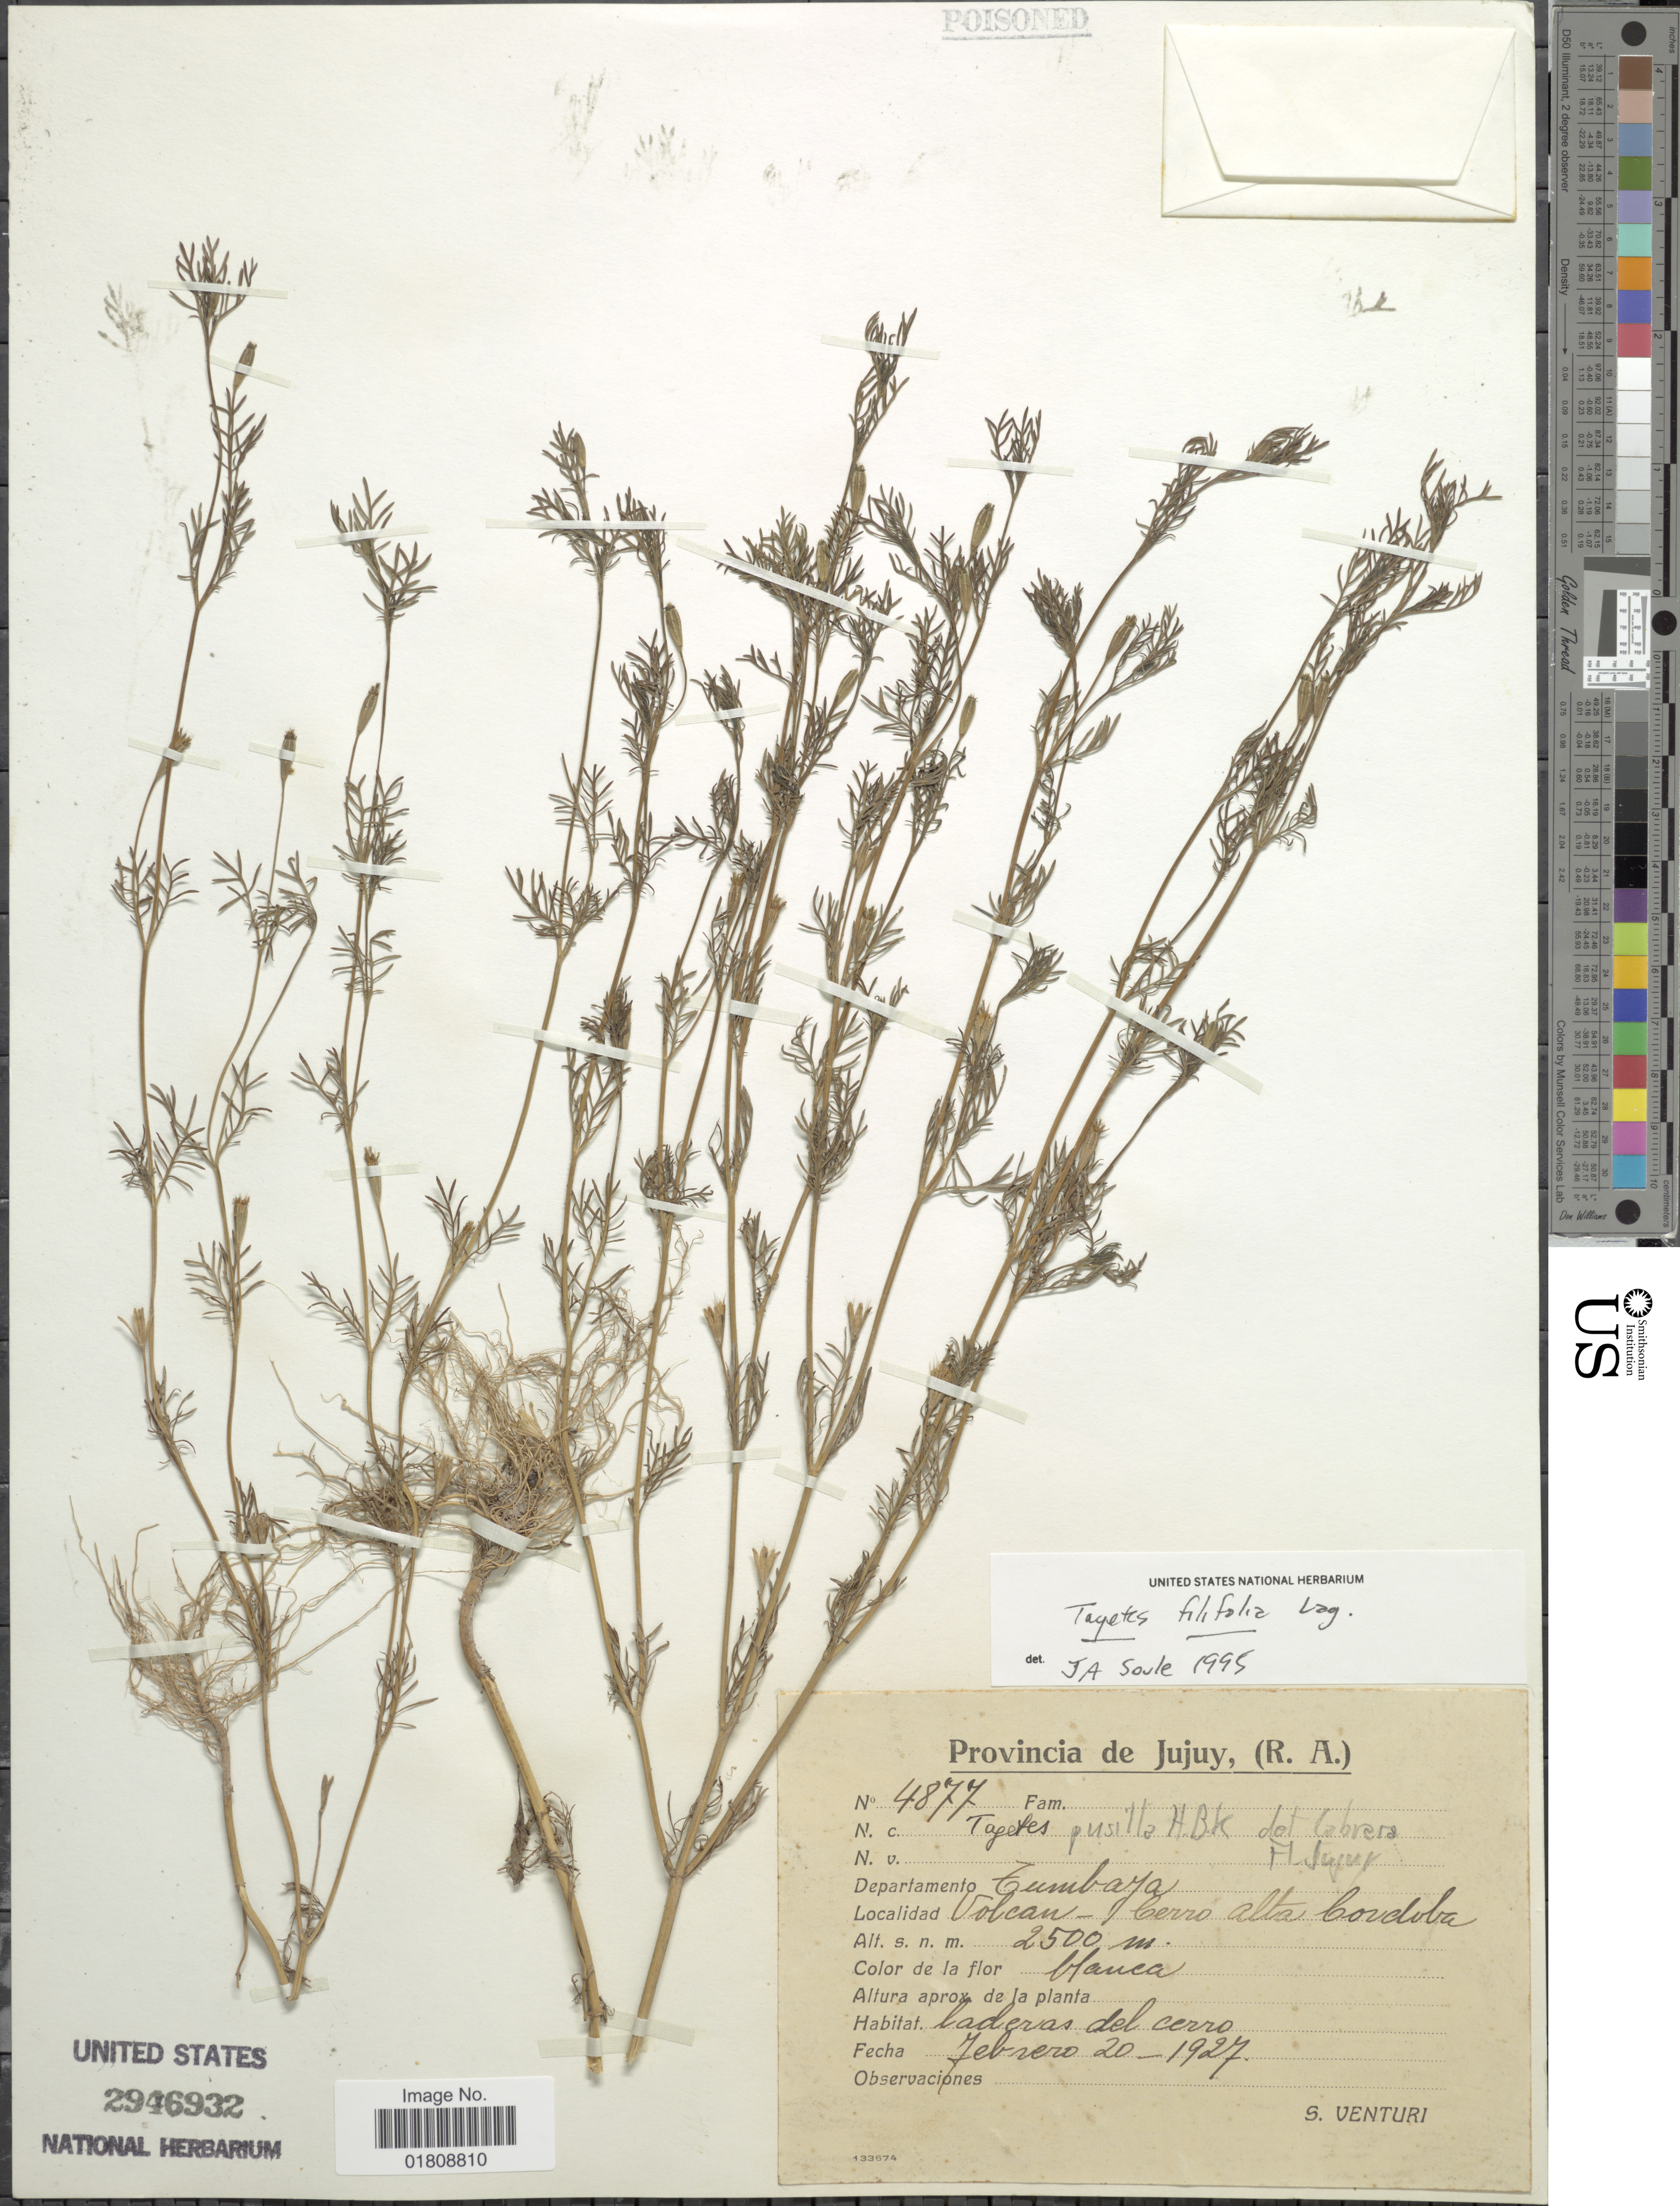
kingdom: Plantae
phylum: Tracheophyta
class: Magnoliopsida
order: Asterales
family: Asteraceae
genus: Tagetes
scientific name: Tagetes filifolia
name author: Lag.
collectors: S. Venturi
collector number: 4877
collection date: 1927-02-20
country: Argentina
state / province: Jujuy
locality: Departamento Tumbaya, Volcan- Cerro Alta Cordoba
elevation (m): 2500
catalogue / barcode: US 2946932